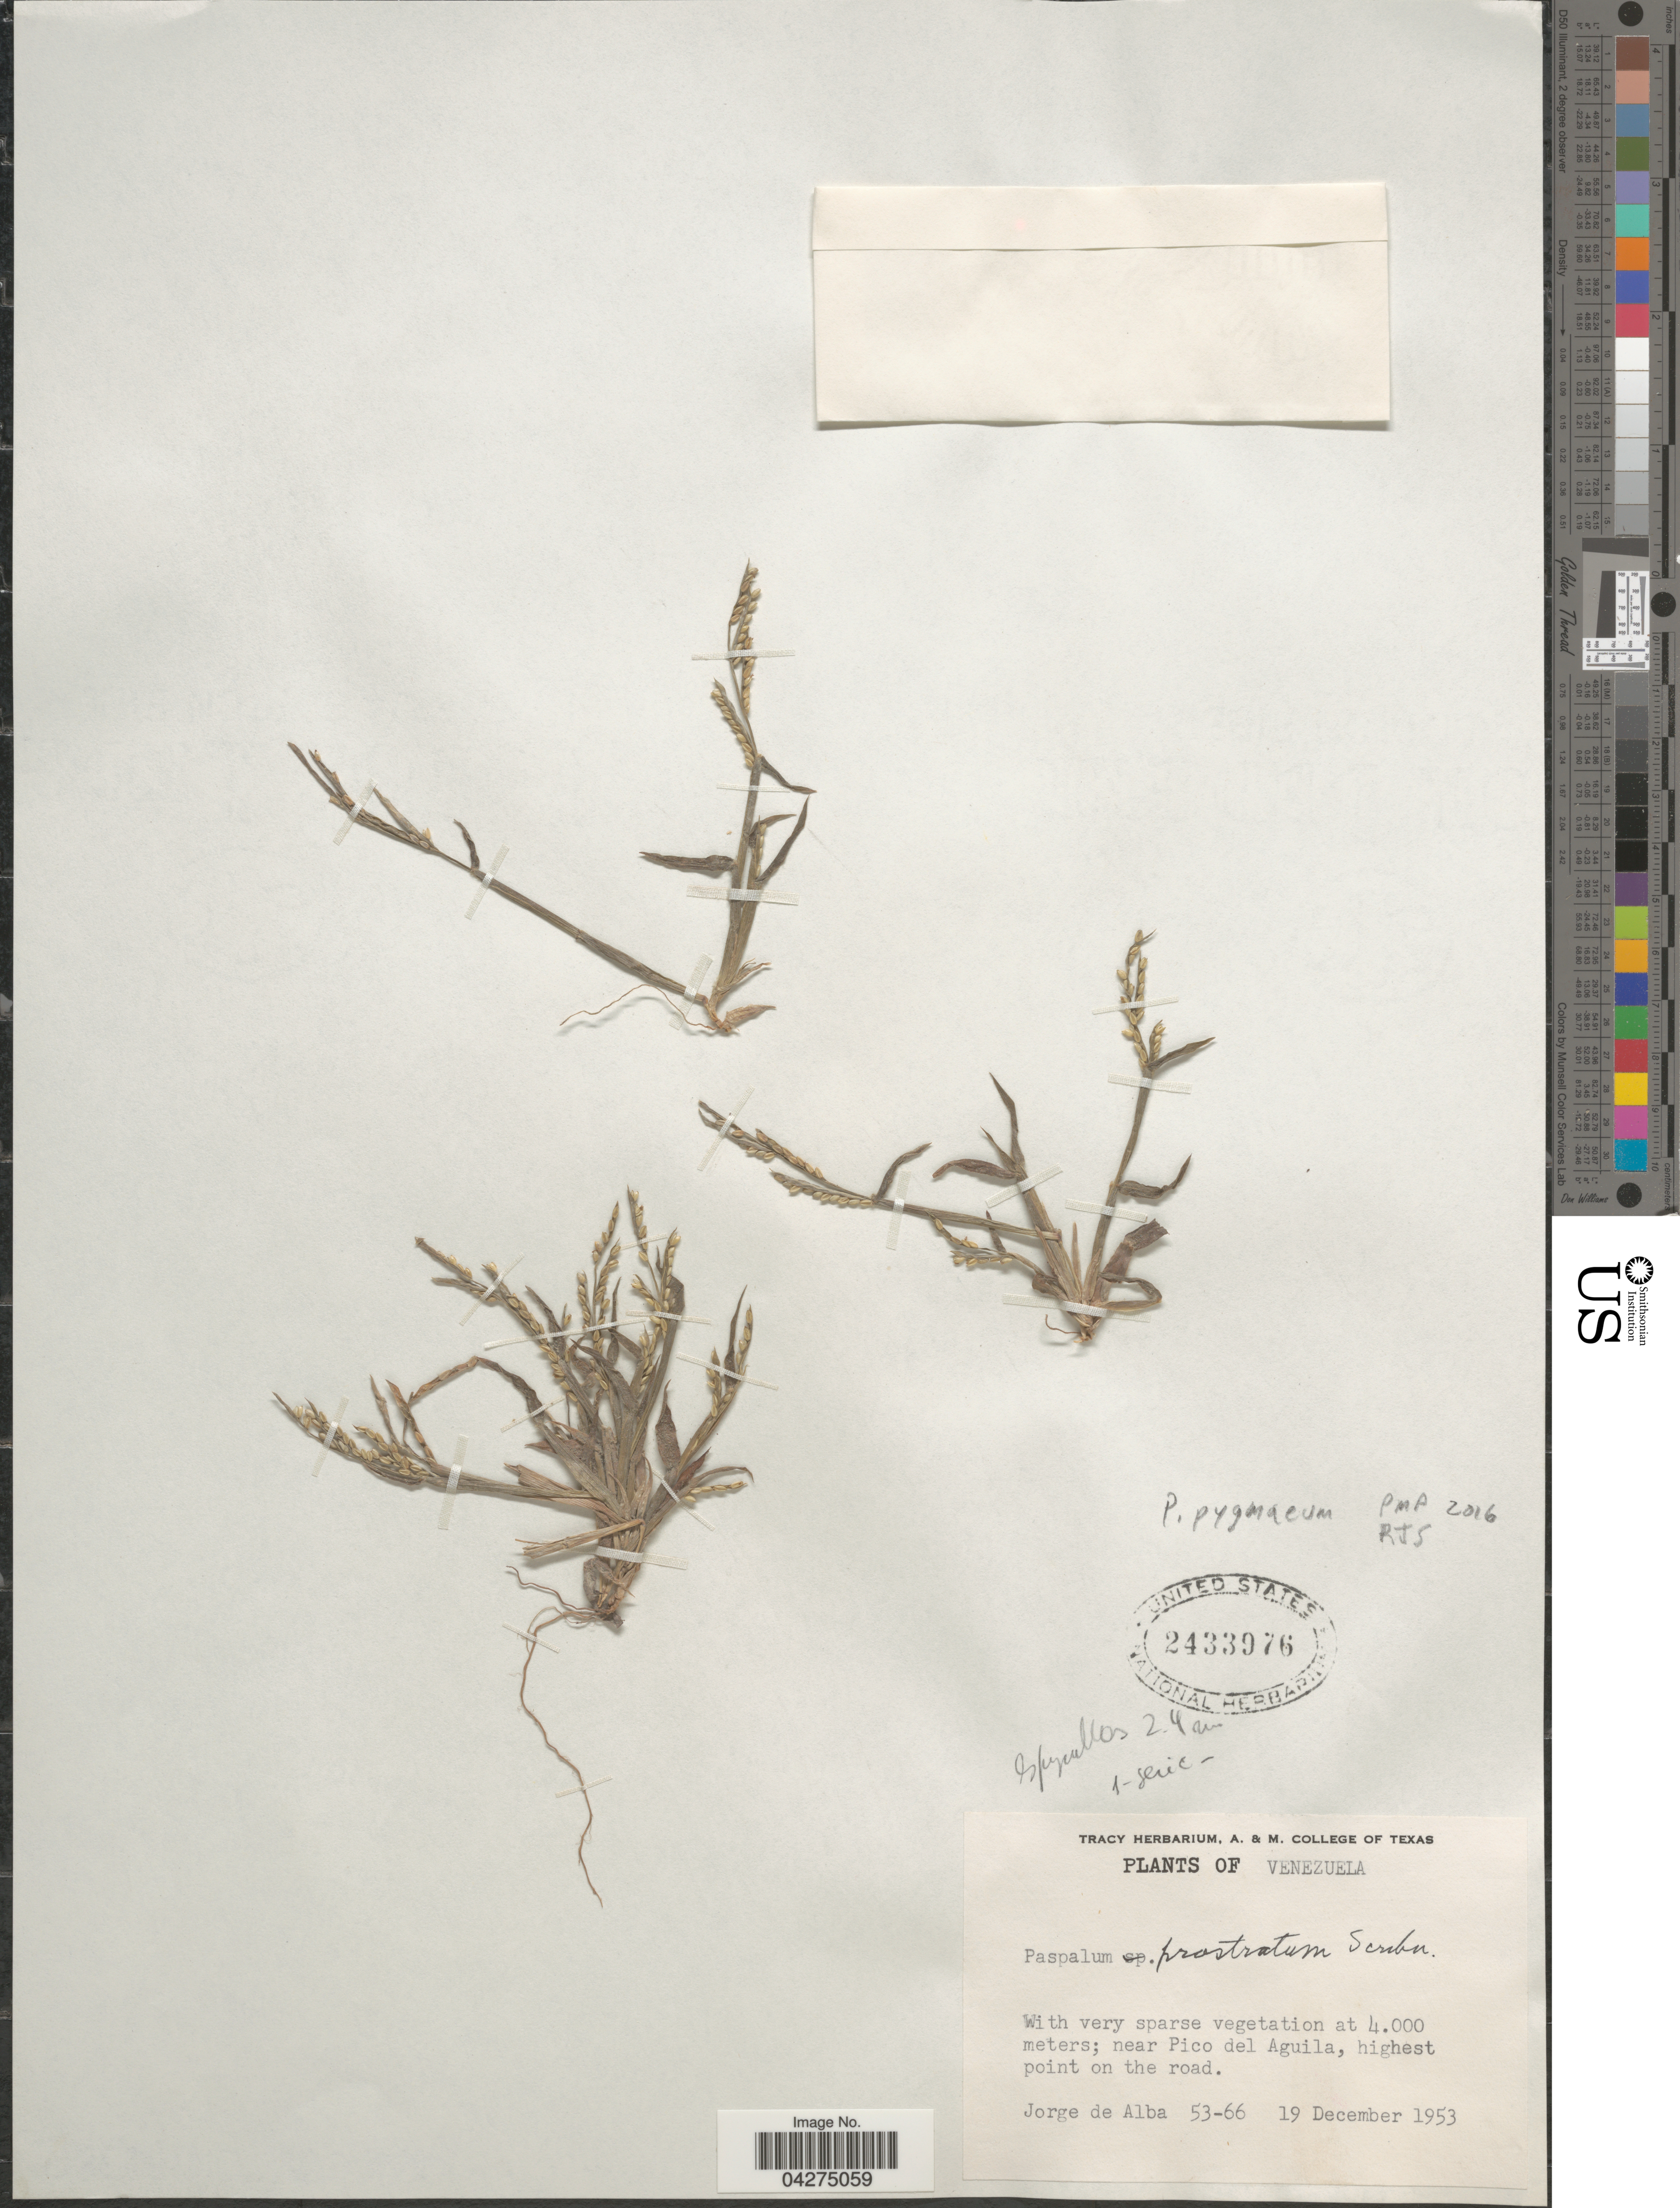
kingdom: Plantae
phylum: Tracheophyta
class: Liliopsida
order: Poales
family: Poaceae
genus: Paspalum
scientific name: Paspalum pygmaeum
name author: Hack.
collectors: J. Alba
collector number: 53-66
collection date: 1953-12-19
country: Venezuela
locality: Near Pico del Aguila, highest point on the road.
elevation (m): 4000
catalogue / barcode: US 2433976